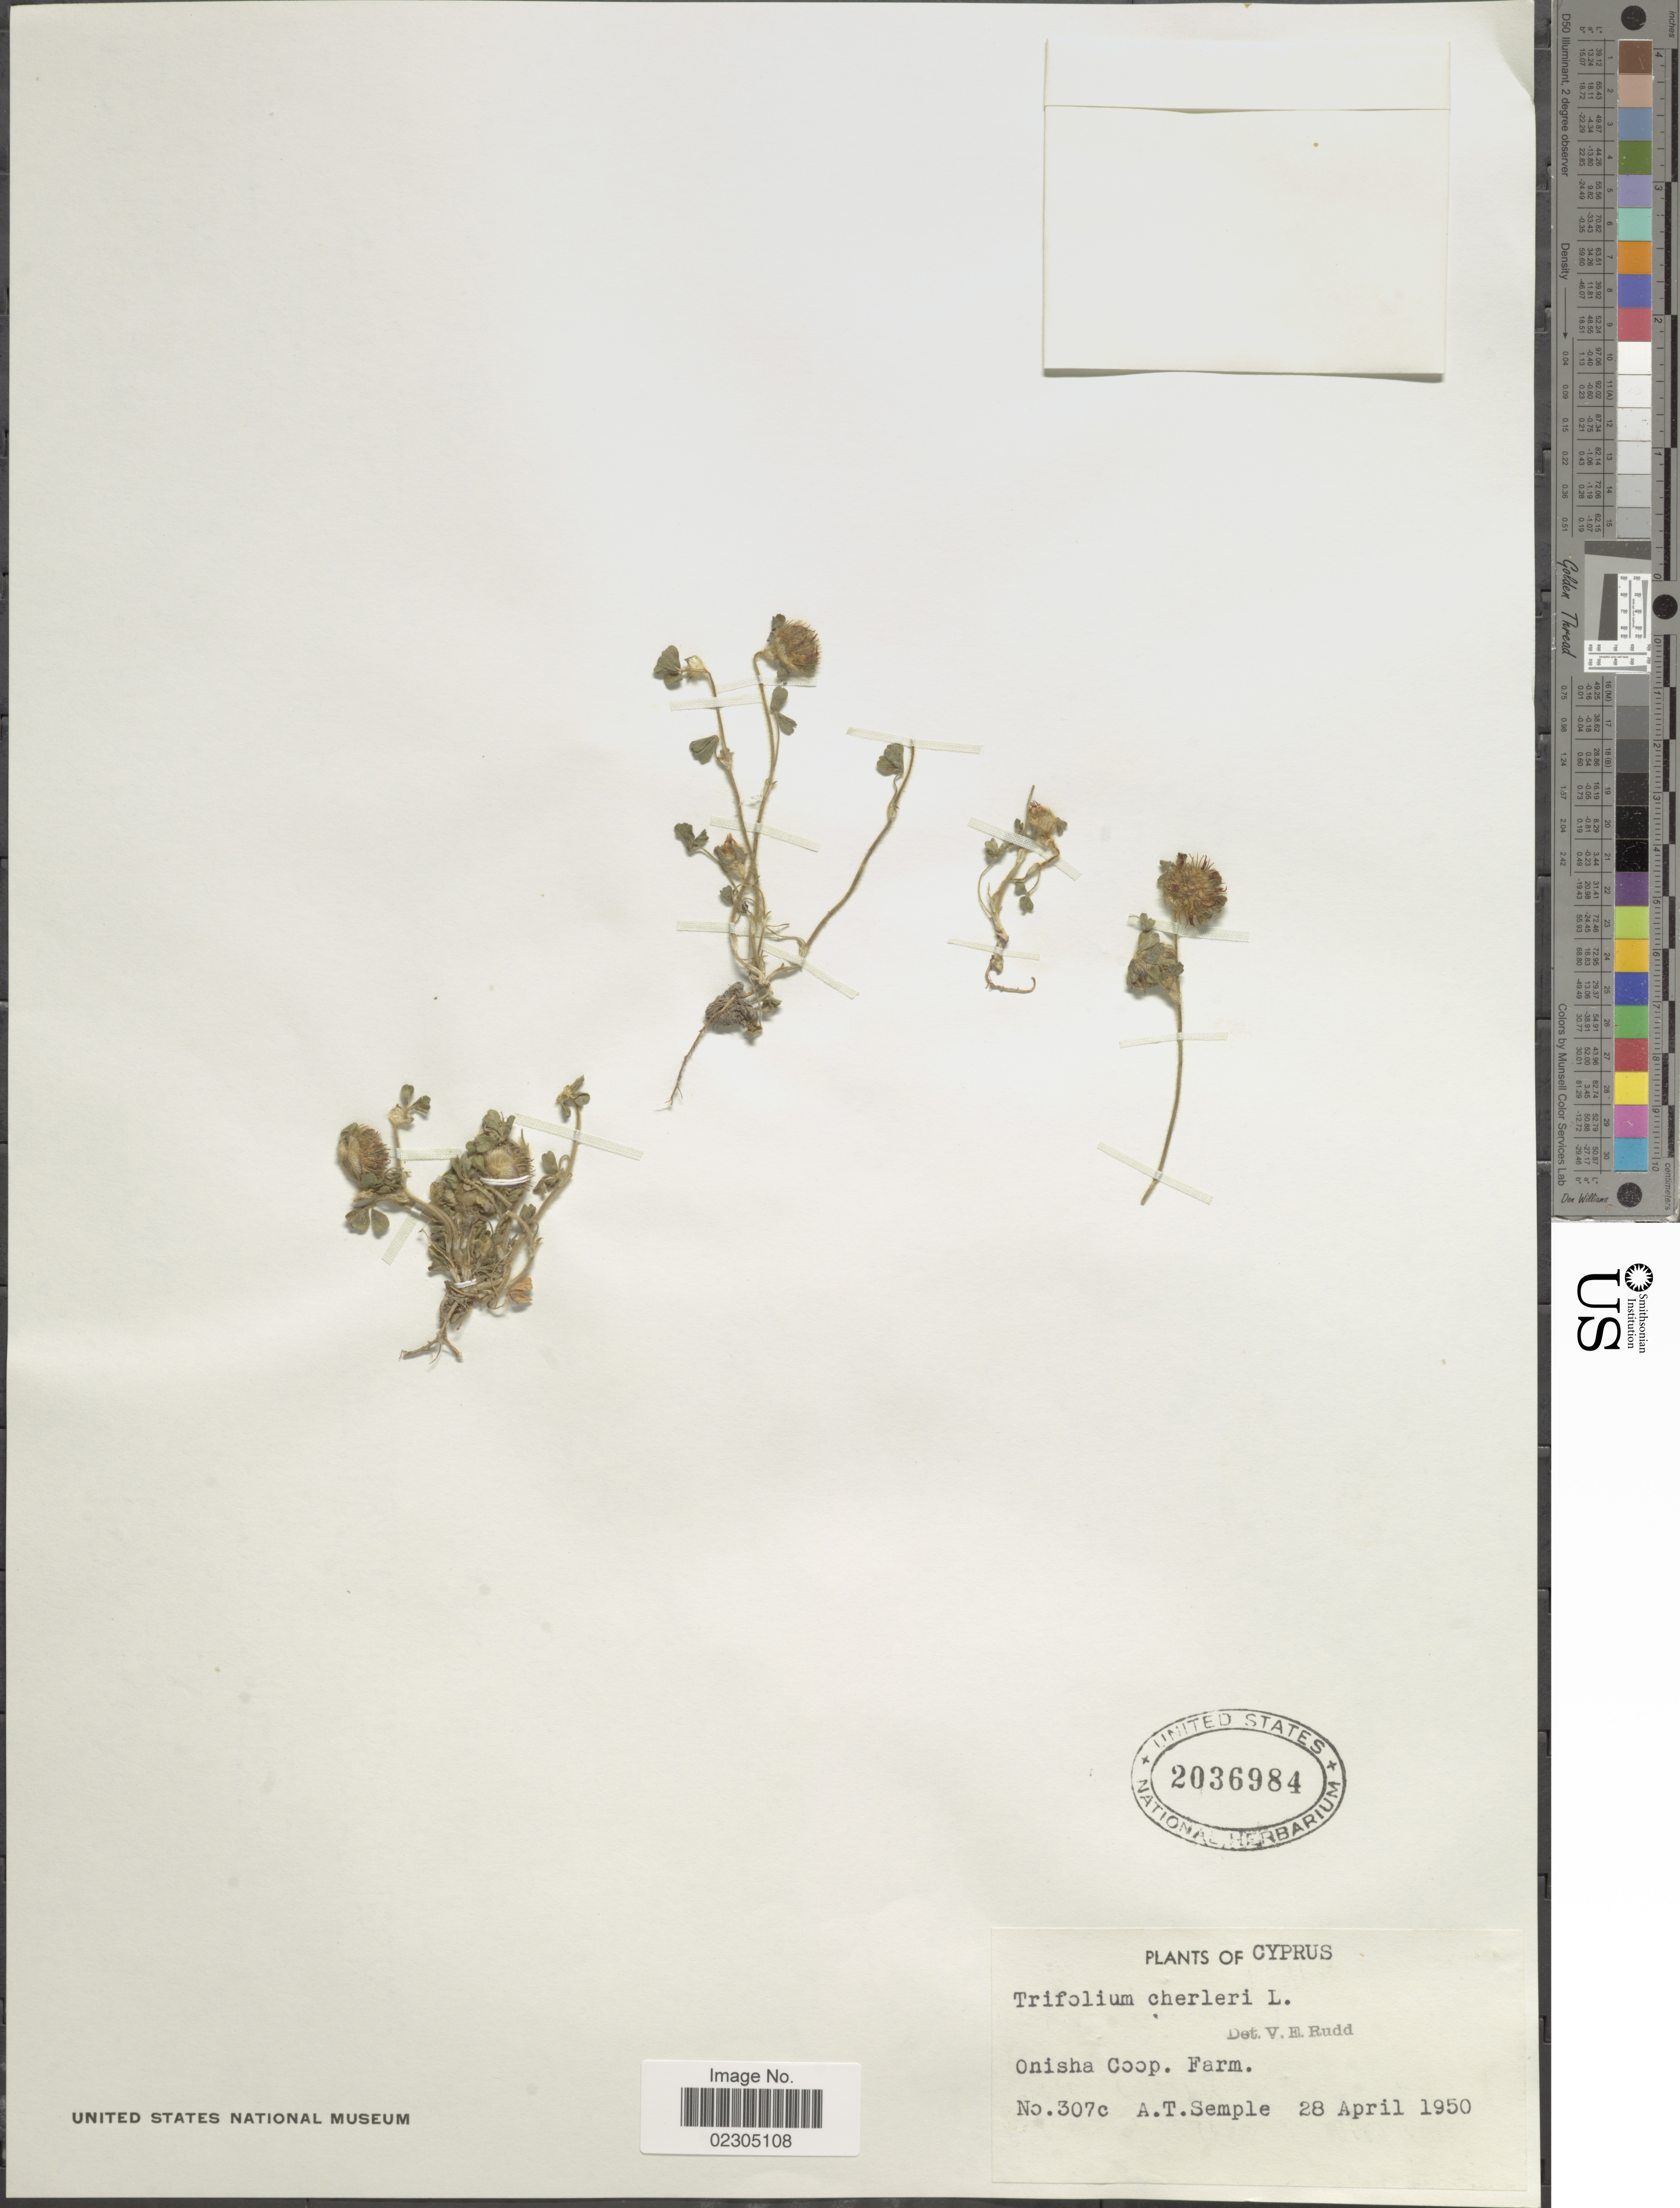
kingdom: Plantae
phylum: Tracheophyta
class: Magnoliopsida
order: Fabales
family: Fabaceae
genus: Trifolium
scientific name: Trifolium cherleri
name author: L.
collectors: A. Semple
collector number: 307c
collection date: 1950-04-28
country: Cyprus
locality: Onisha Coop. Farm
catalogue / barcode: US 2036984